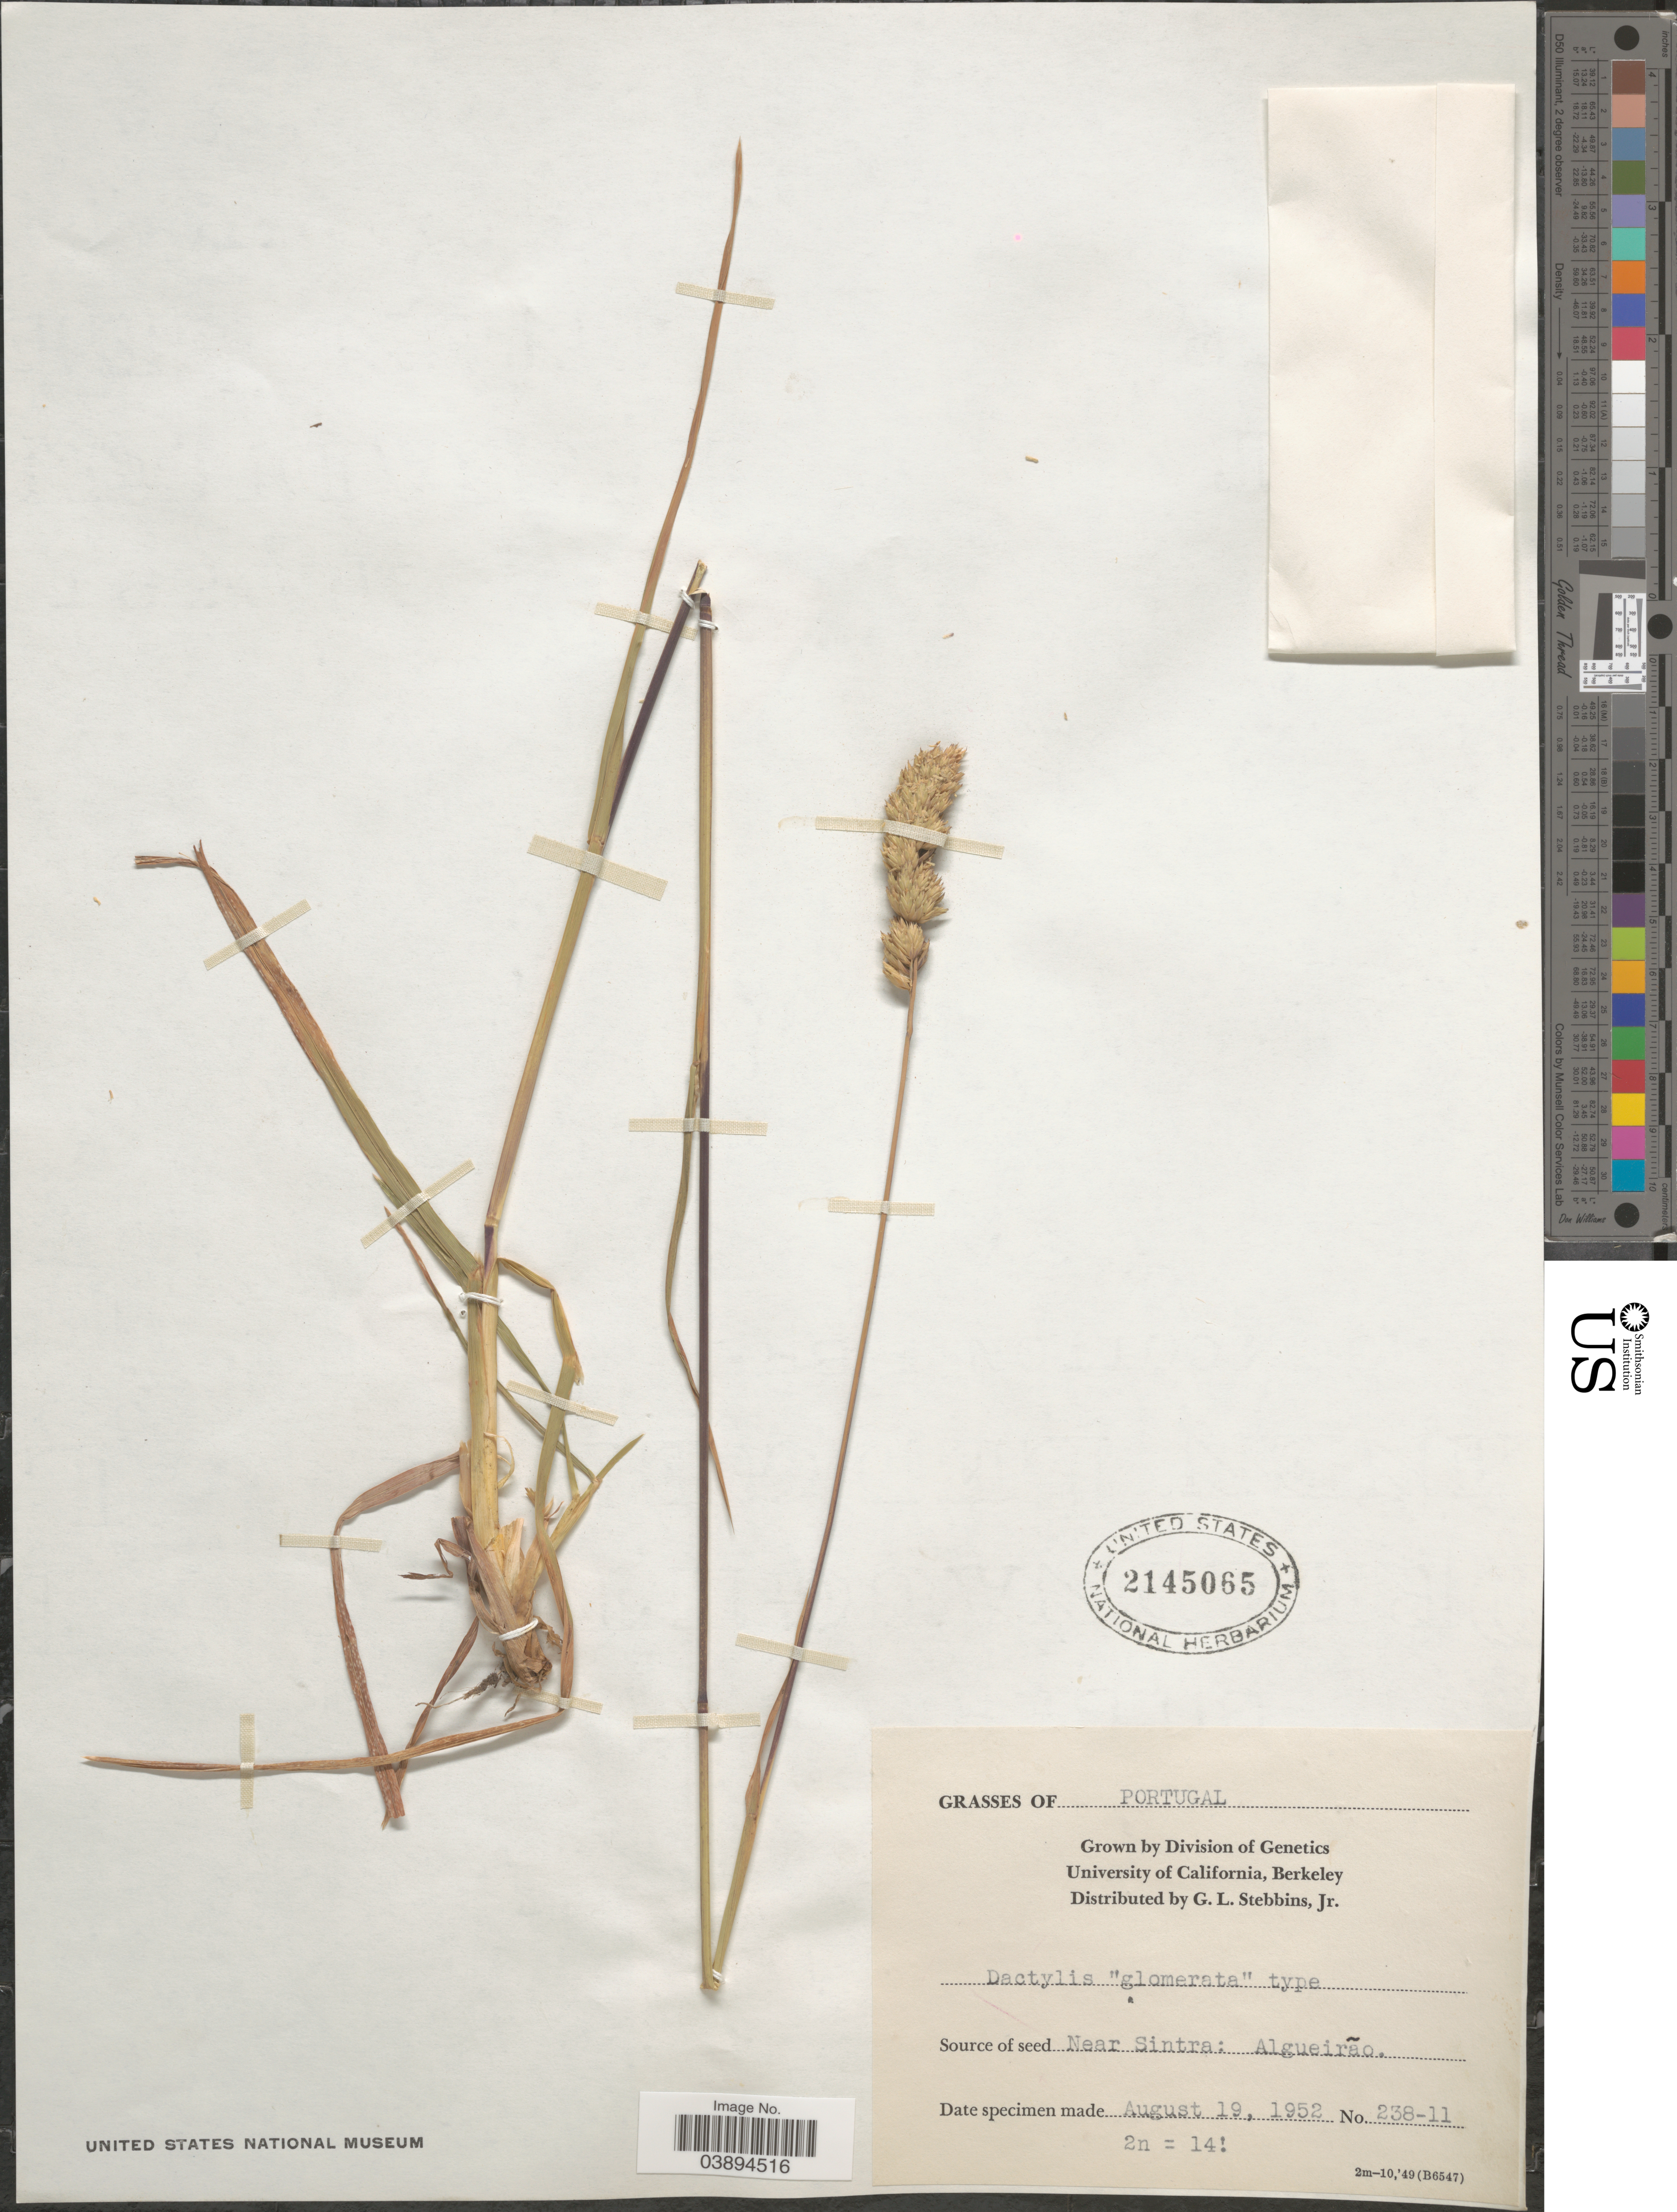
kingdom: Plantae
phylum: Tracheophyta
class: Liliopsida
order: Poales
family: Poaceae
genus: Dactylis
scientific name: Dactylis glomerata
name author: L.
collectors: G. L. Stebbins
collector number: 238-11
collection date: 1952-08-19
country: Portugal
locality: Near Sintra: Algueirão.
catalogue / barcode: US 2145065